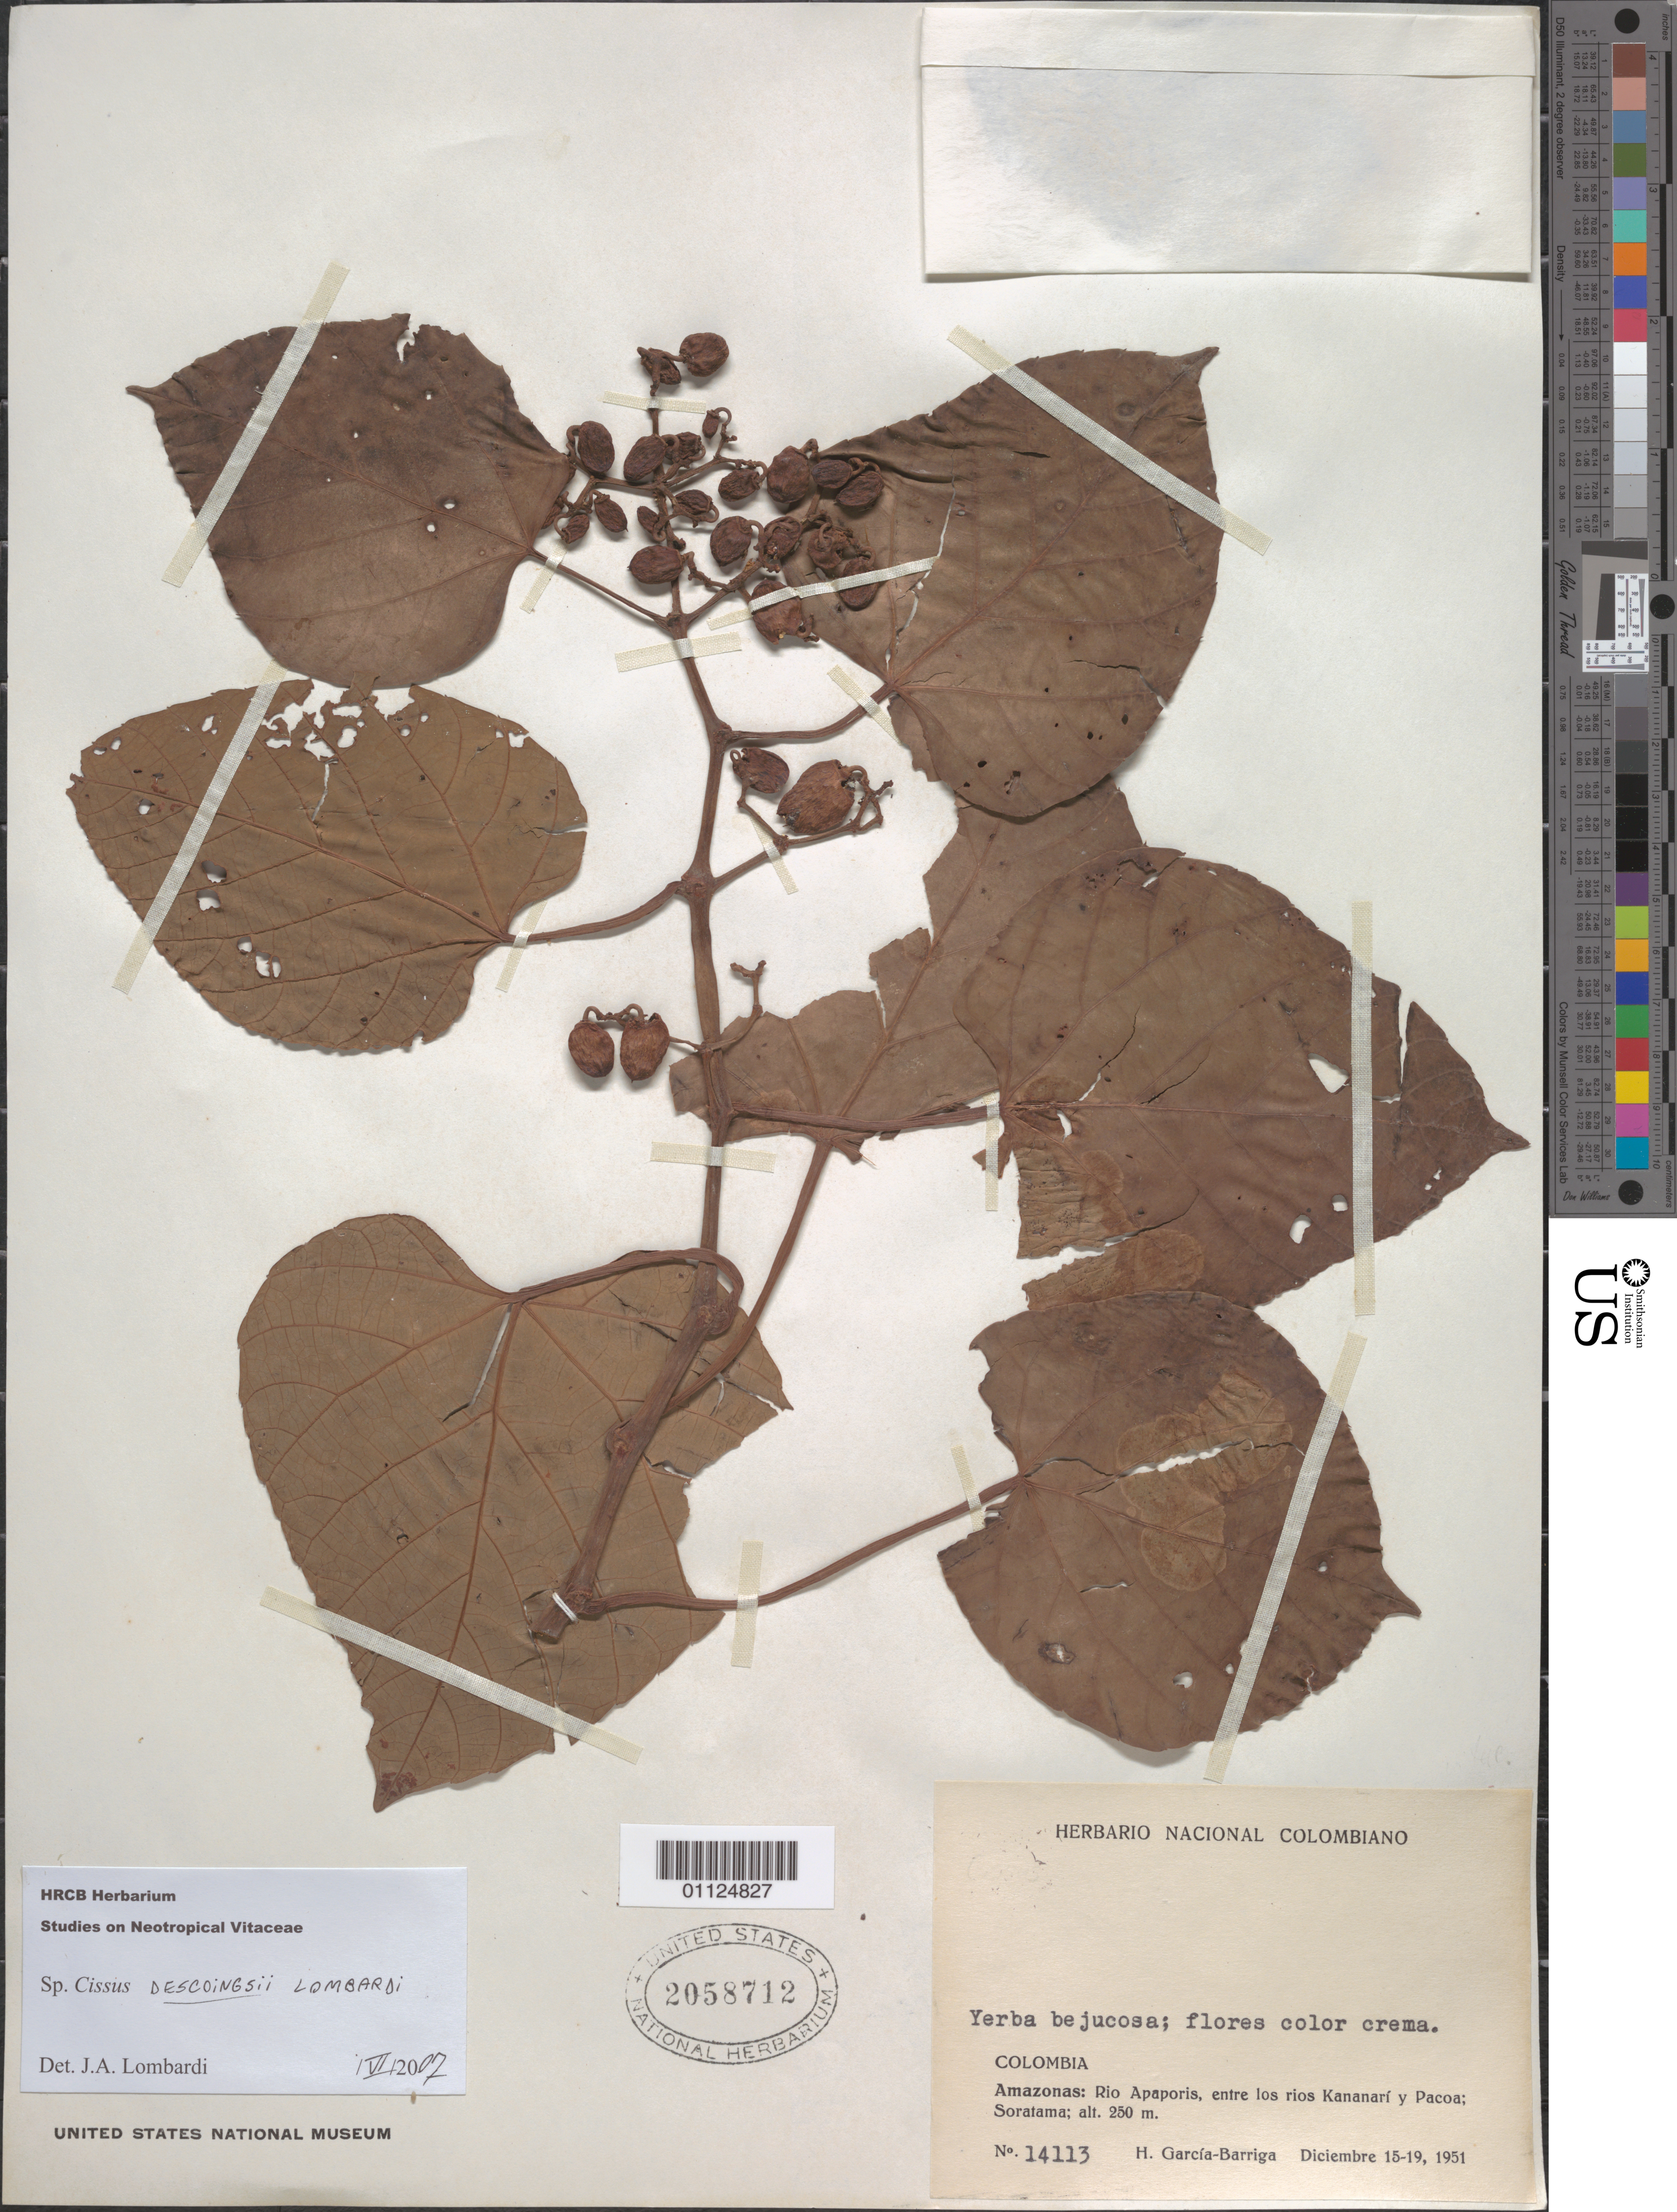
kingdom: Plantae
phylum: Tracheophyta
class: Magnoliopsida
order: Vitales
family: Vitaceae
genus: Cissus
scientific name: Cissus descoingsii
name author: Lombardi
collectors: H. García Barriga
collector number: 14113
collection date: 1951-12-15/1951-12-19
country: Colombia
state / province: Amazônas / Vaupés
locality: Rio Apaporis: entre los rios Kananari y Pacoa Soratama.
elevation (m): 250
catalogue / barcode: US 2058712